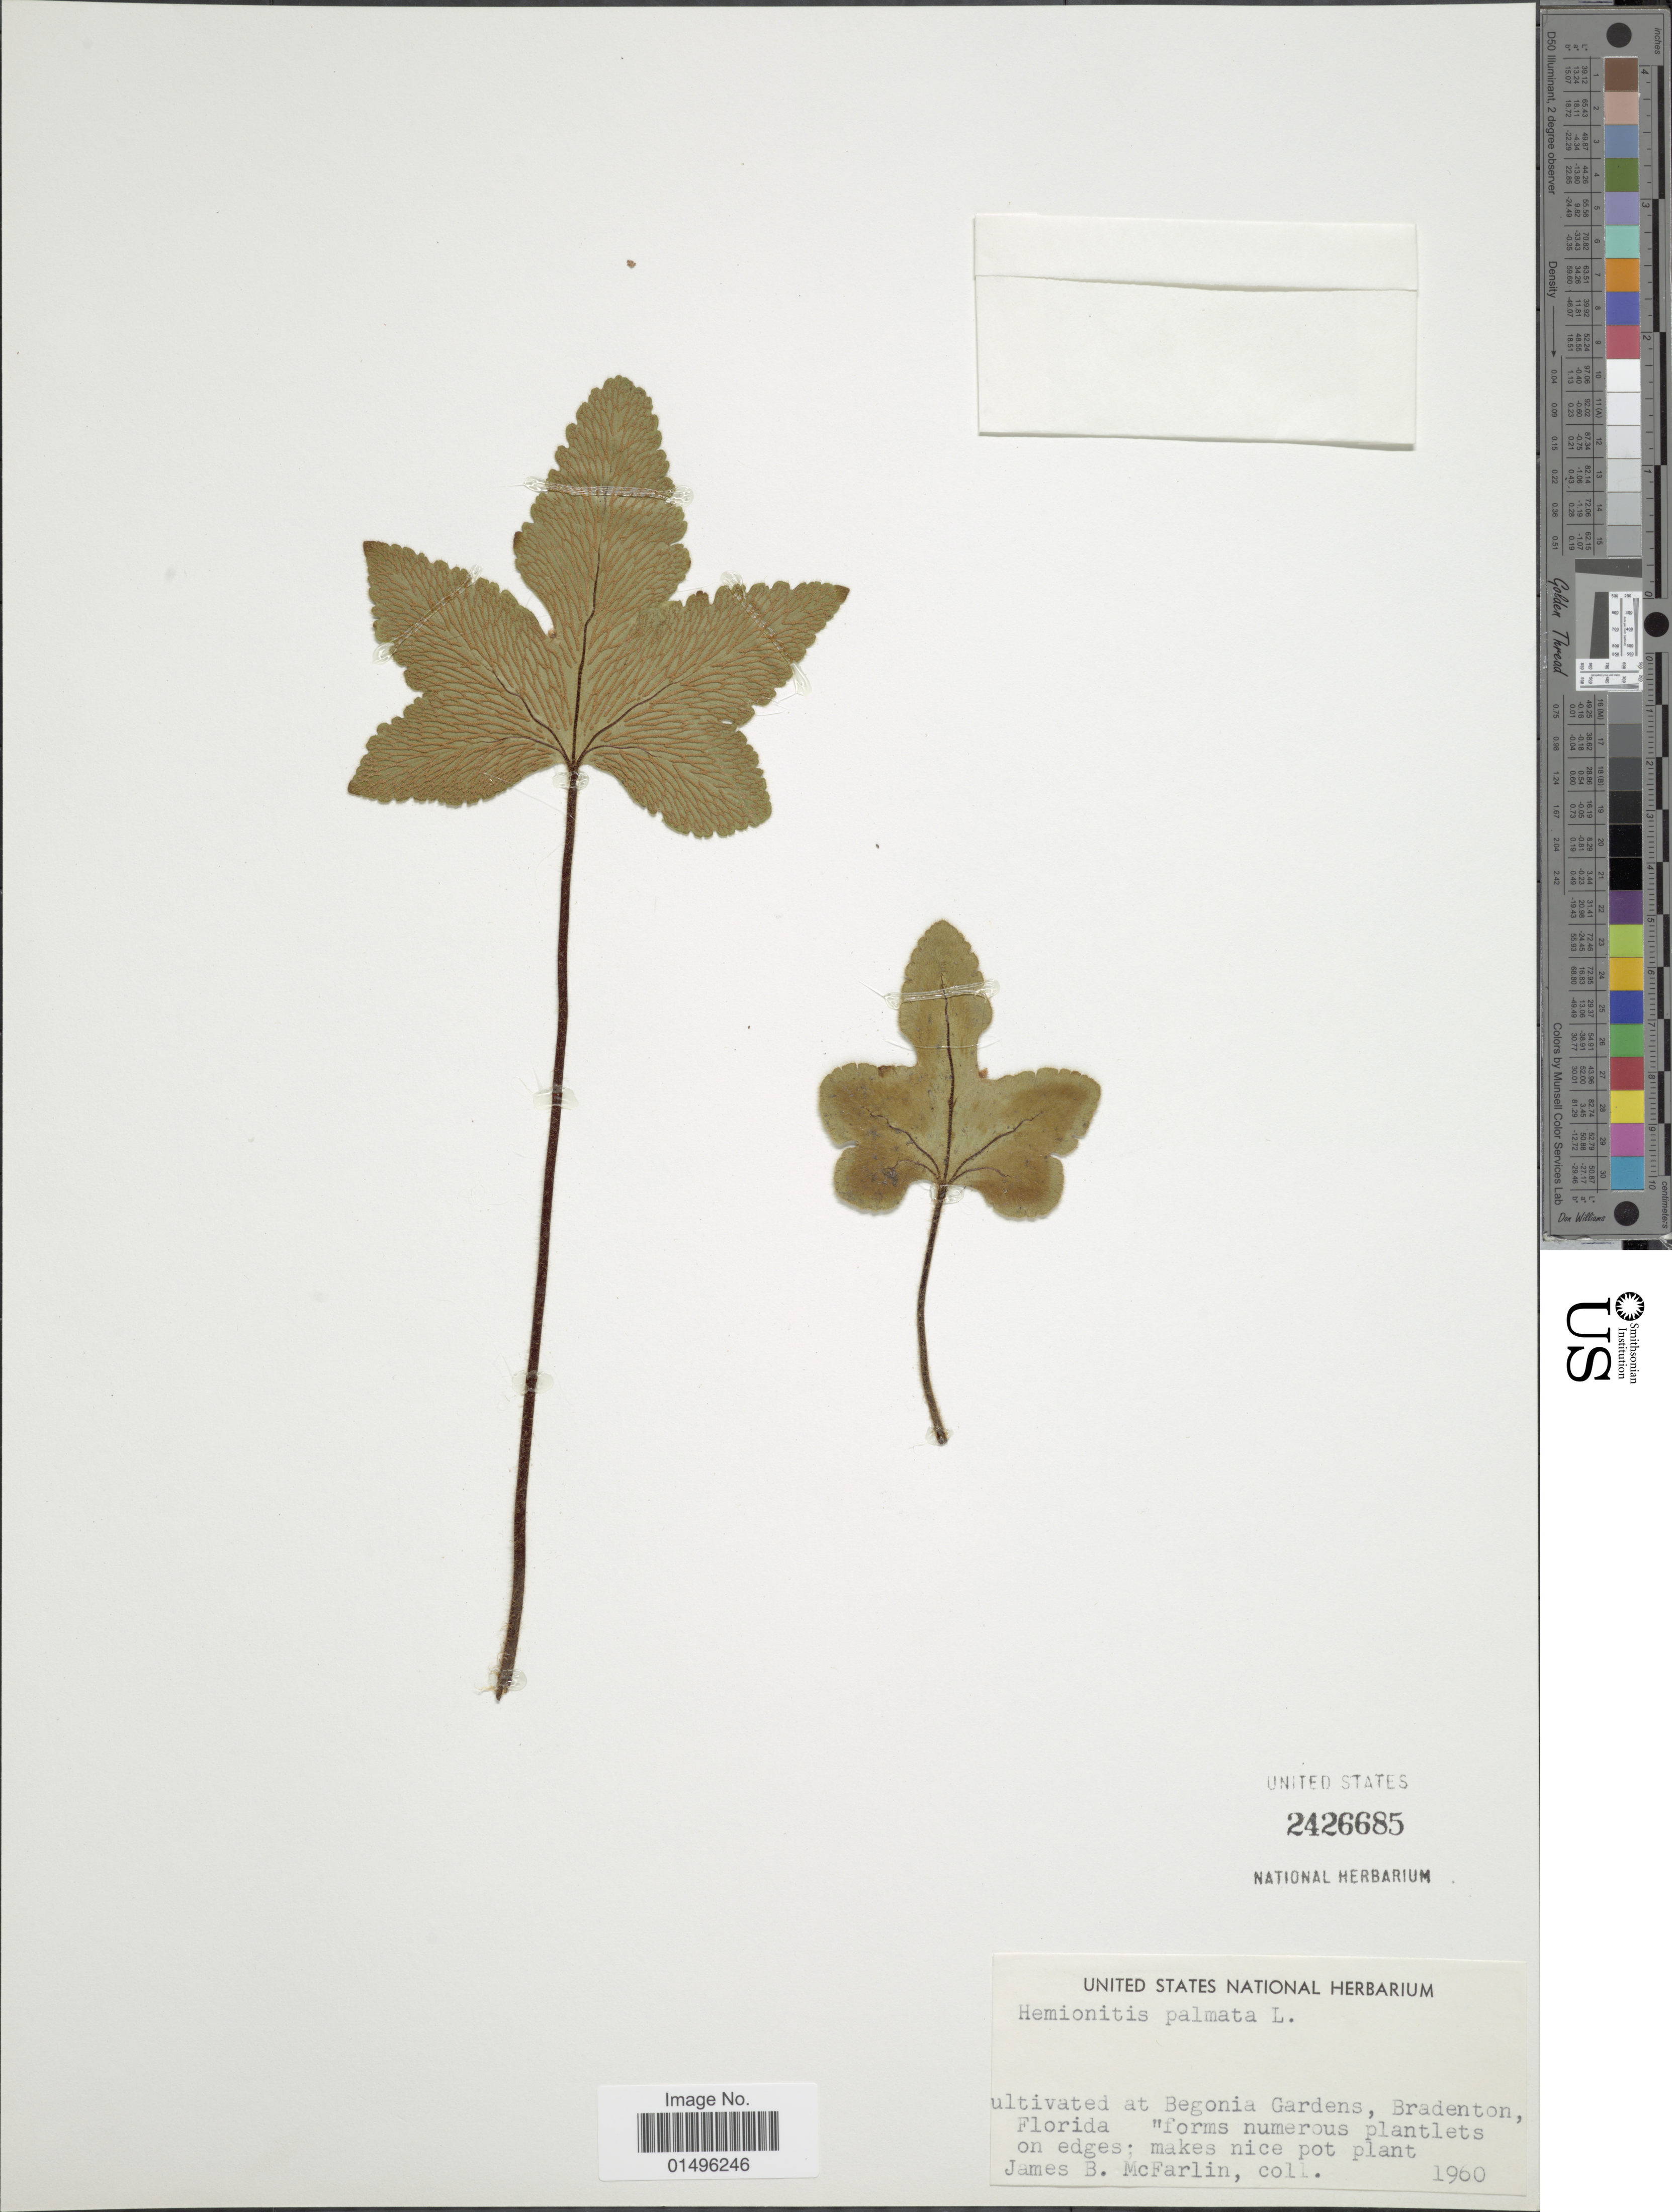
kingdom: Plantae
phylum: Tracheophyta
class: Polypodiopsida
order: Polypodiales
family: Pteridaceae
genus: Hemionitis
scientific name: Hemionitis palmata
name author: L.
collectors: J. McFarlin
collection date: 1960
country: United States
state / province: Florida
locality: At Begonia Gardens, Bradeton, Florida.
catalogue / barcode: US 2426685